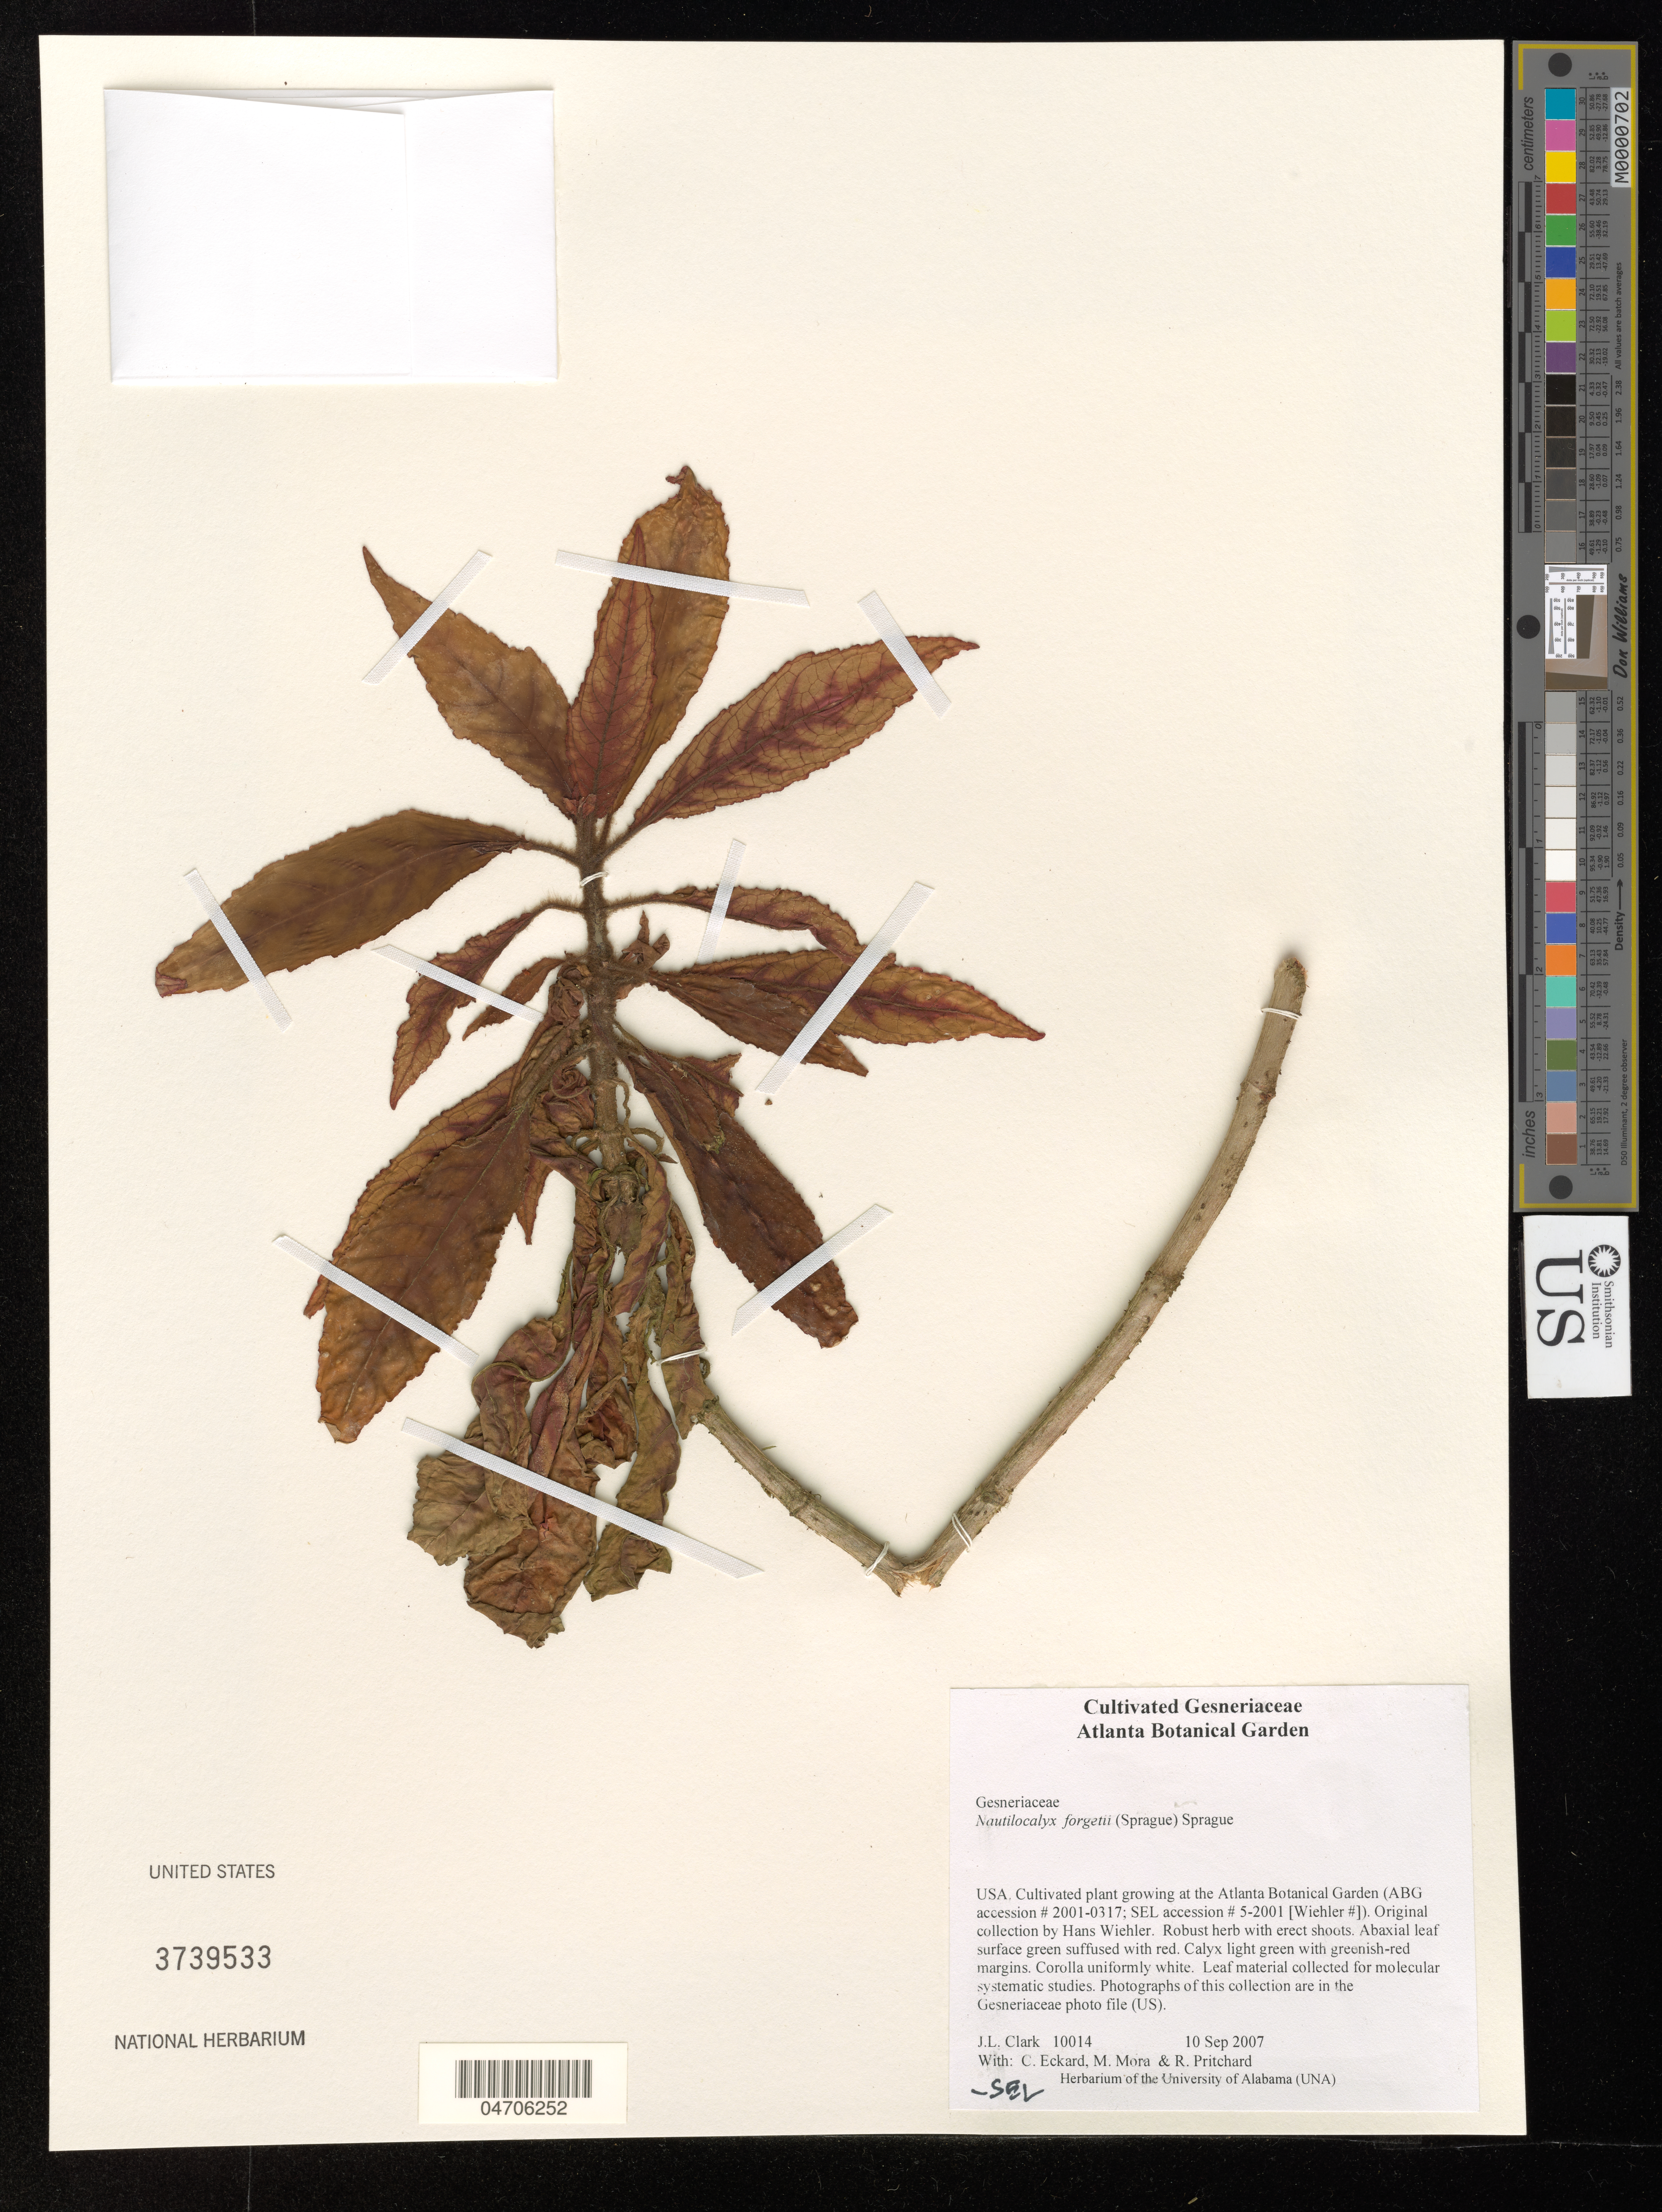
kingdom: Plantae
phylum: Tracheophyta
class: Magnoliopsida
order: Lamiales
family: Gesneriaceae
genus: Nautilocalyx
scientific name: Nautilocalyx forgetii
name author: (Sprague) Sprague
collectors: J. L. Clark, C. Eckard, M. Mora & R. Pritchard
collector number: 10014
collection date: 2007-09-10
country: United States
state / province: Georgia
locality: At the Atlanta Botanical Garden (ABG accession # 2001-0317; SEL accession # 5-2001 [Wiehler #]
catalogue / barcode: US 3739533